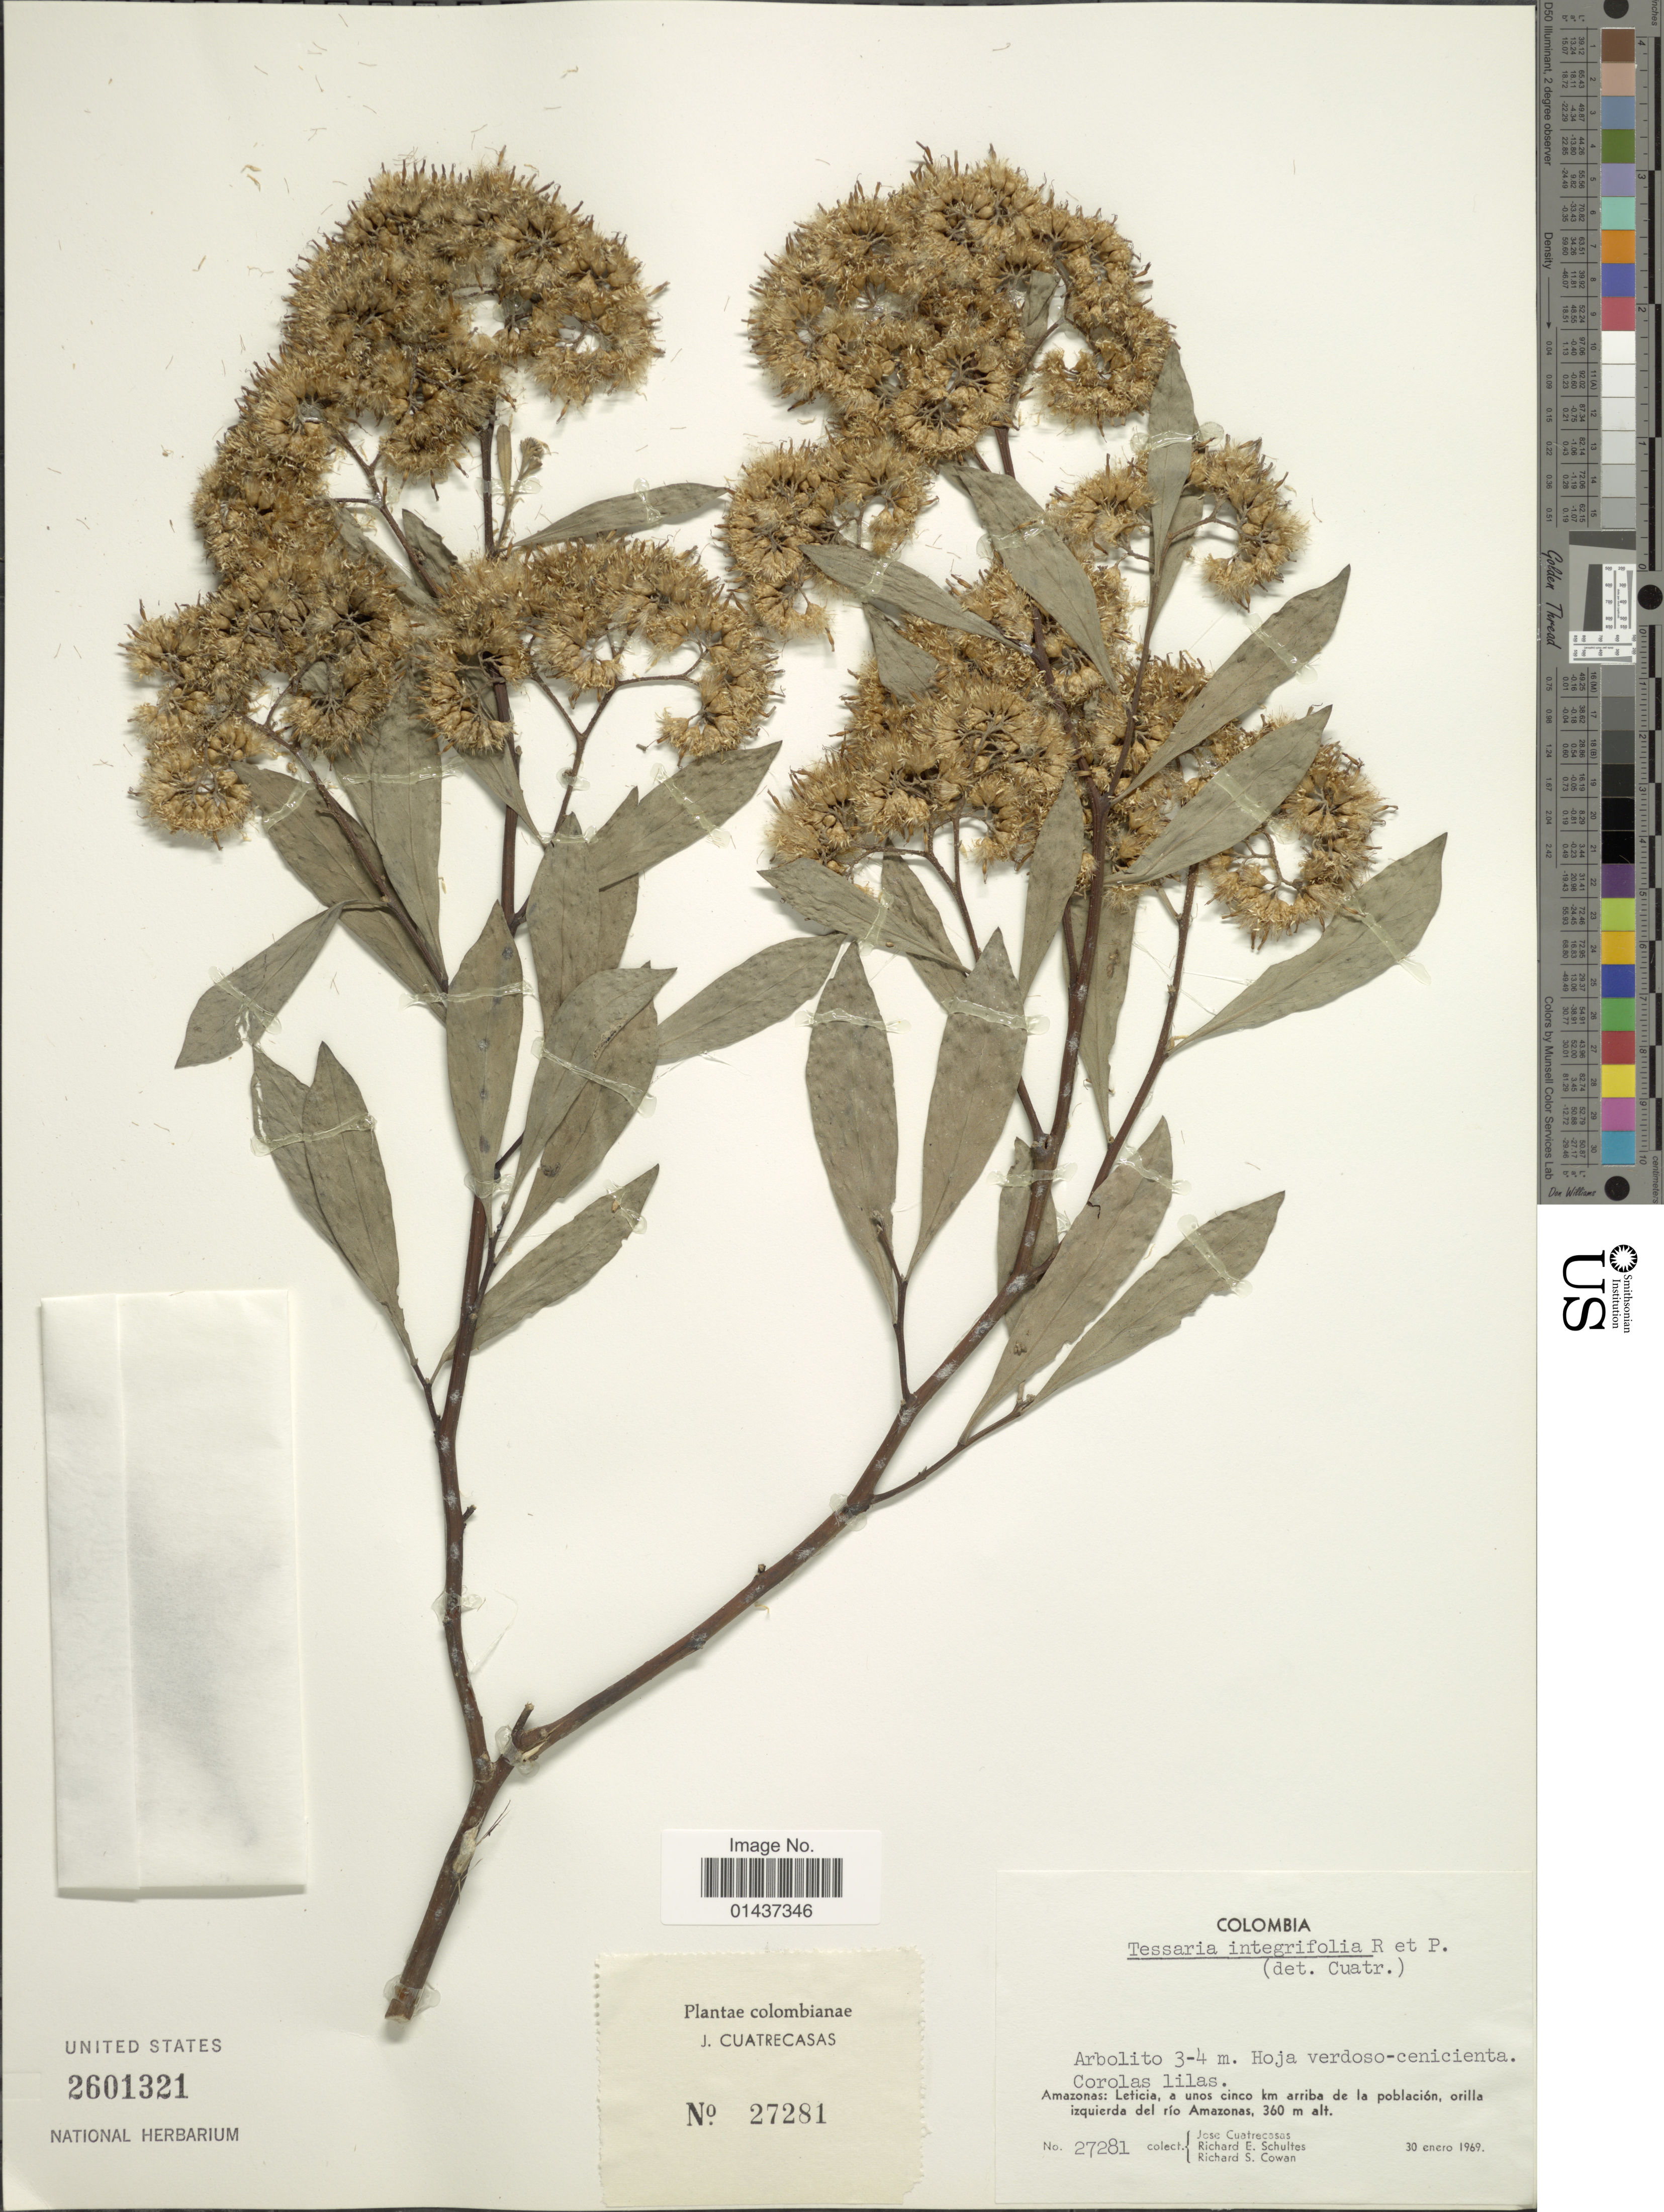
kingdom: Plantae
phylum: Tracheophyta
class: Magnoliopsida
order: Asterales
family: Asteraceae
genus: Tessaria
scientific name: Tessaria integrifolia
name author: Ruiz & Pav.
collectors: J. Cuatrecasas, R. E. Schultes & R. S. Cowan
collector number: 27281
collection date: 1969-01-30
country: Peru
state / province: Amazonas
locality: Leticia, a unos cinco km arriba de la población, orilla izquierda del río Amzaonas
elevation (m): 360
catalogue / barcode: US 2601321